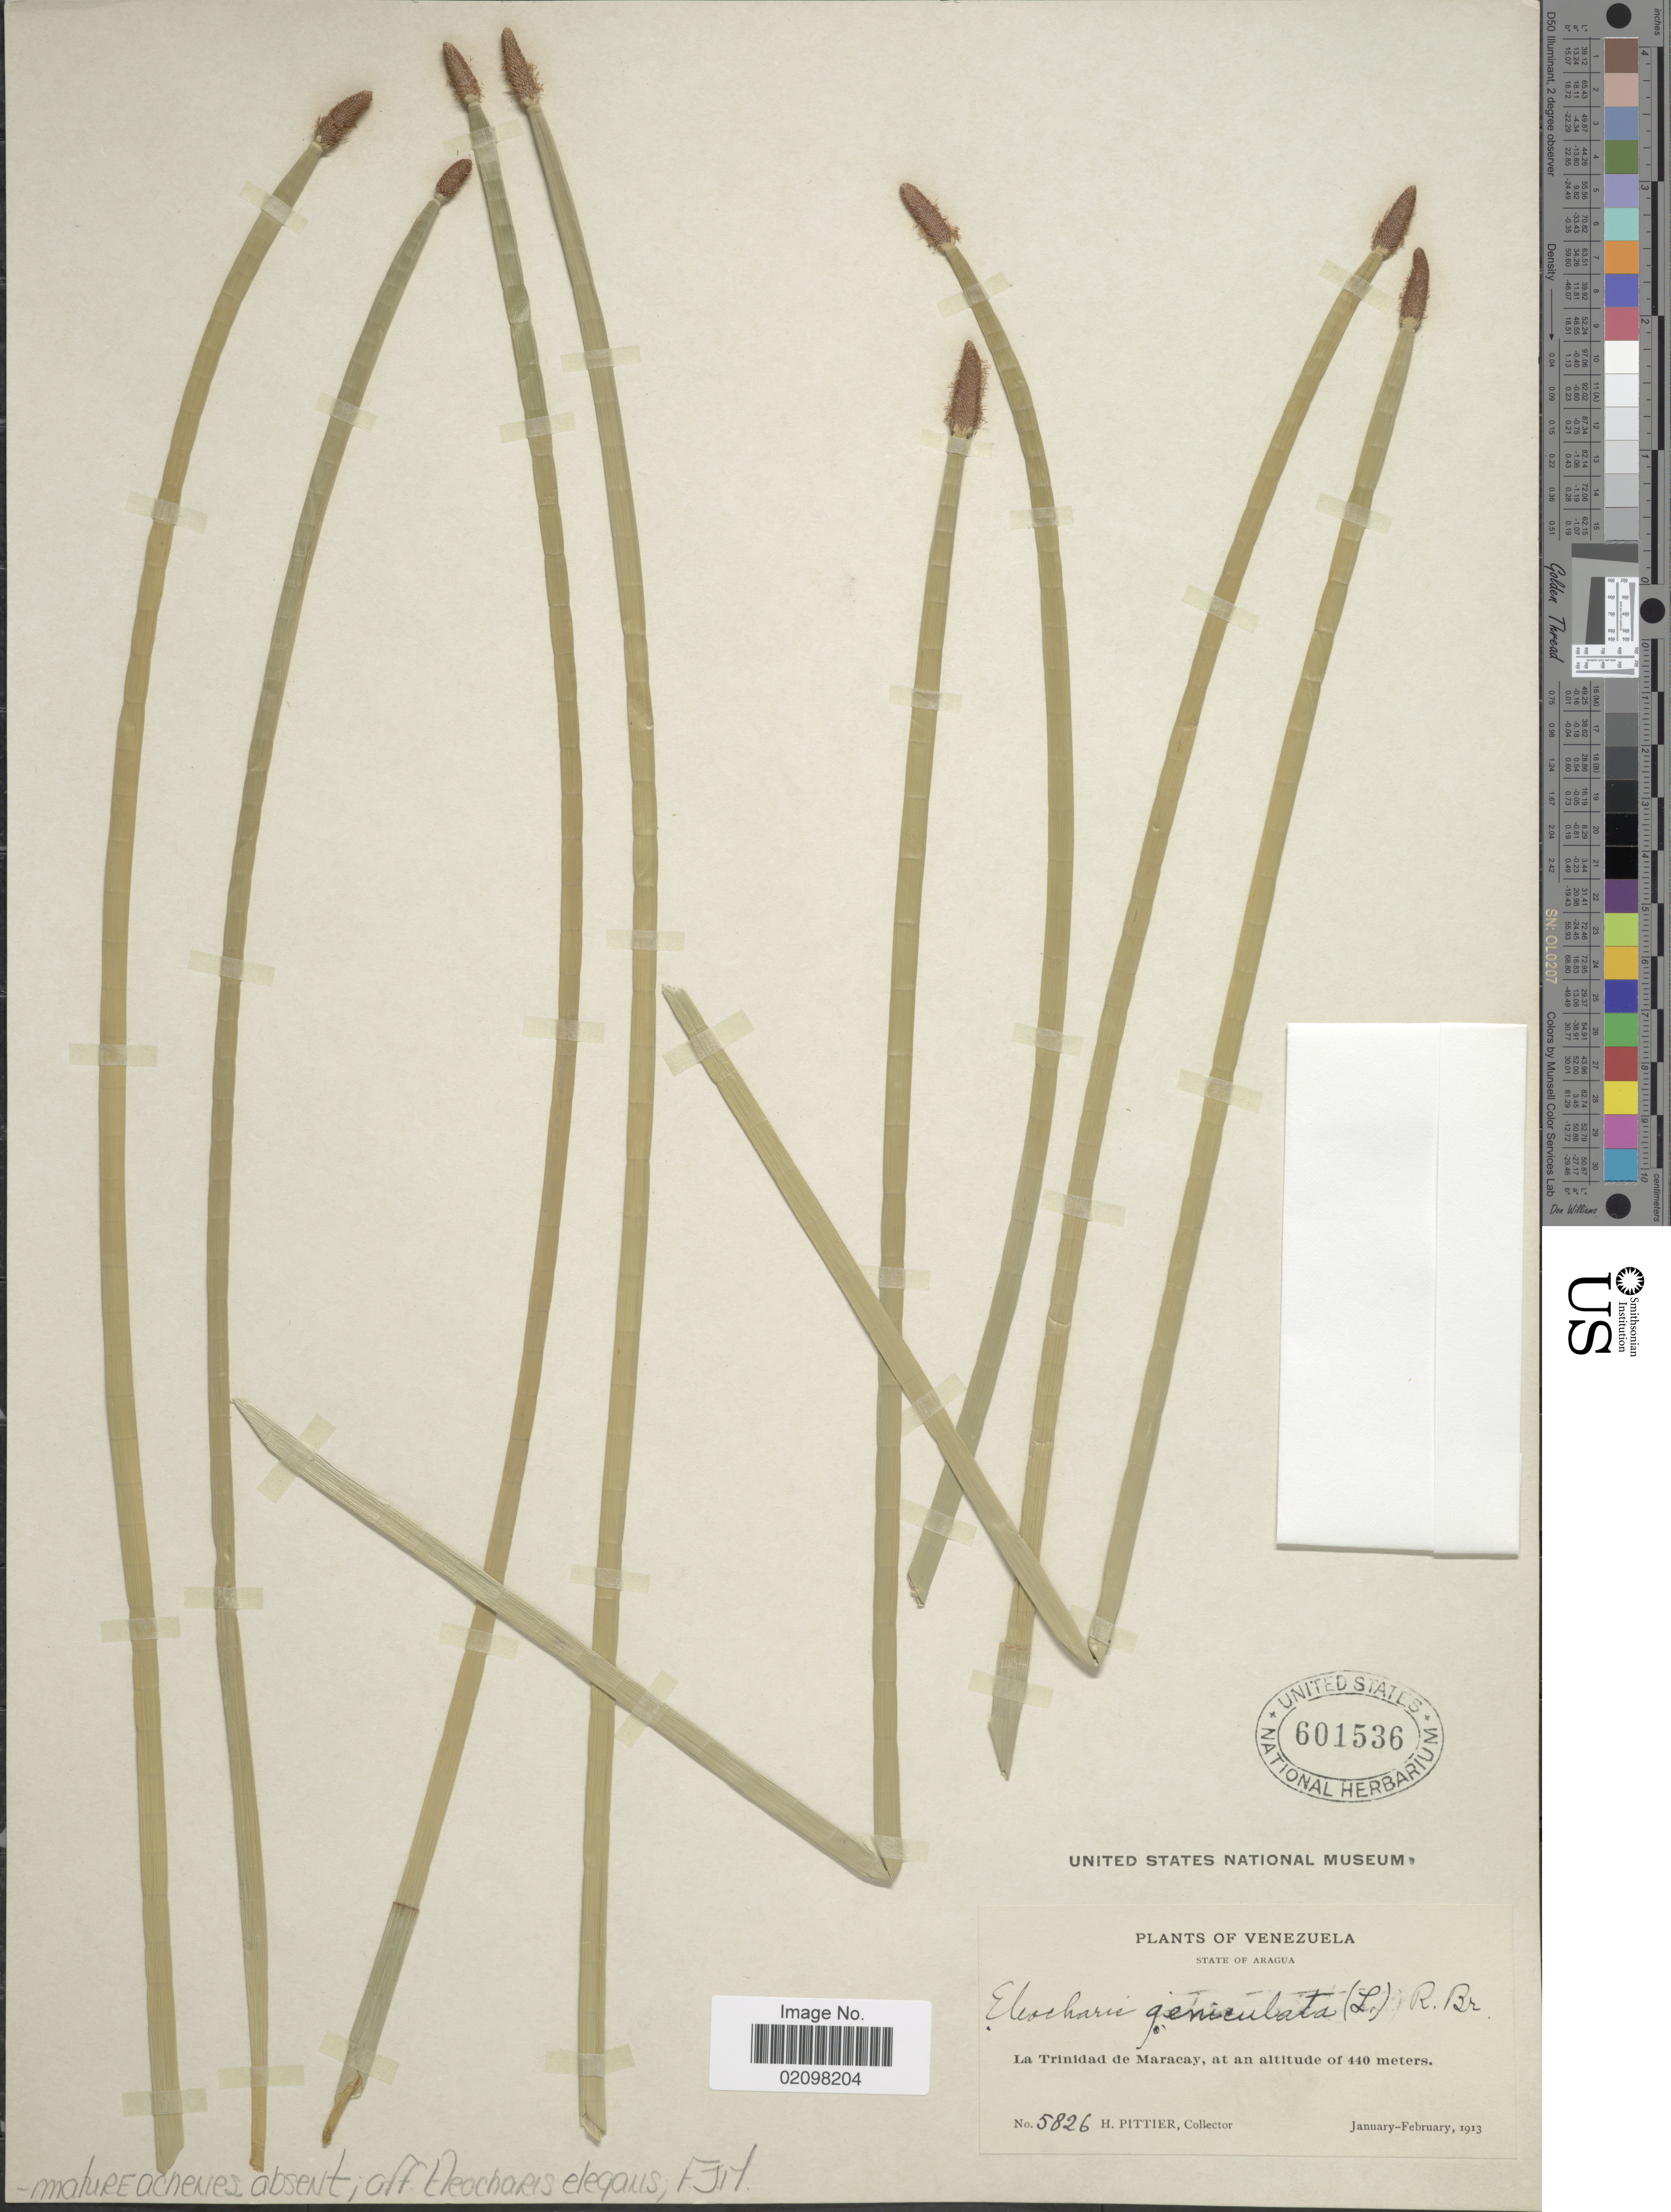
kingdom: Plantae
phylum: Tracheophyta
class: Liliopsida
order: Poales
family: Cyperaceae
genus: Eleocharis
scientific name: Eleocharis elegans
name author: (Kunth) Roem. & Schult.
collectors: H. F. Pittier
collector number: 5826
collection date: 1913-01/1913-02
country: Venezuela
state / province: Aragua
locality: La Trinidad de Maracay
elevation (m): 440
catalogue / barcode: US 601536